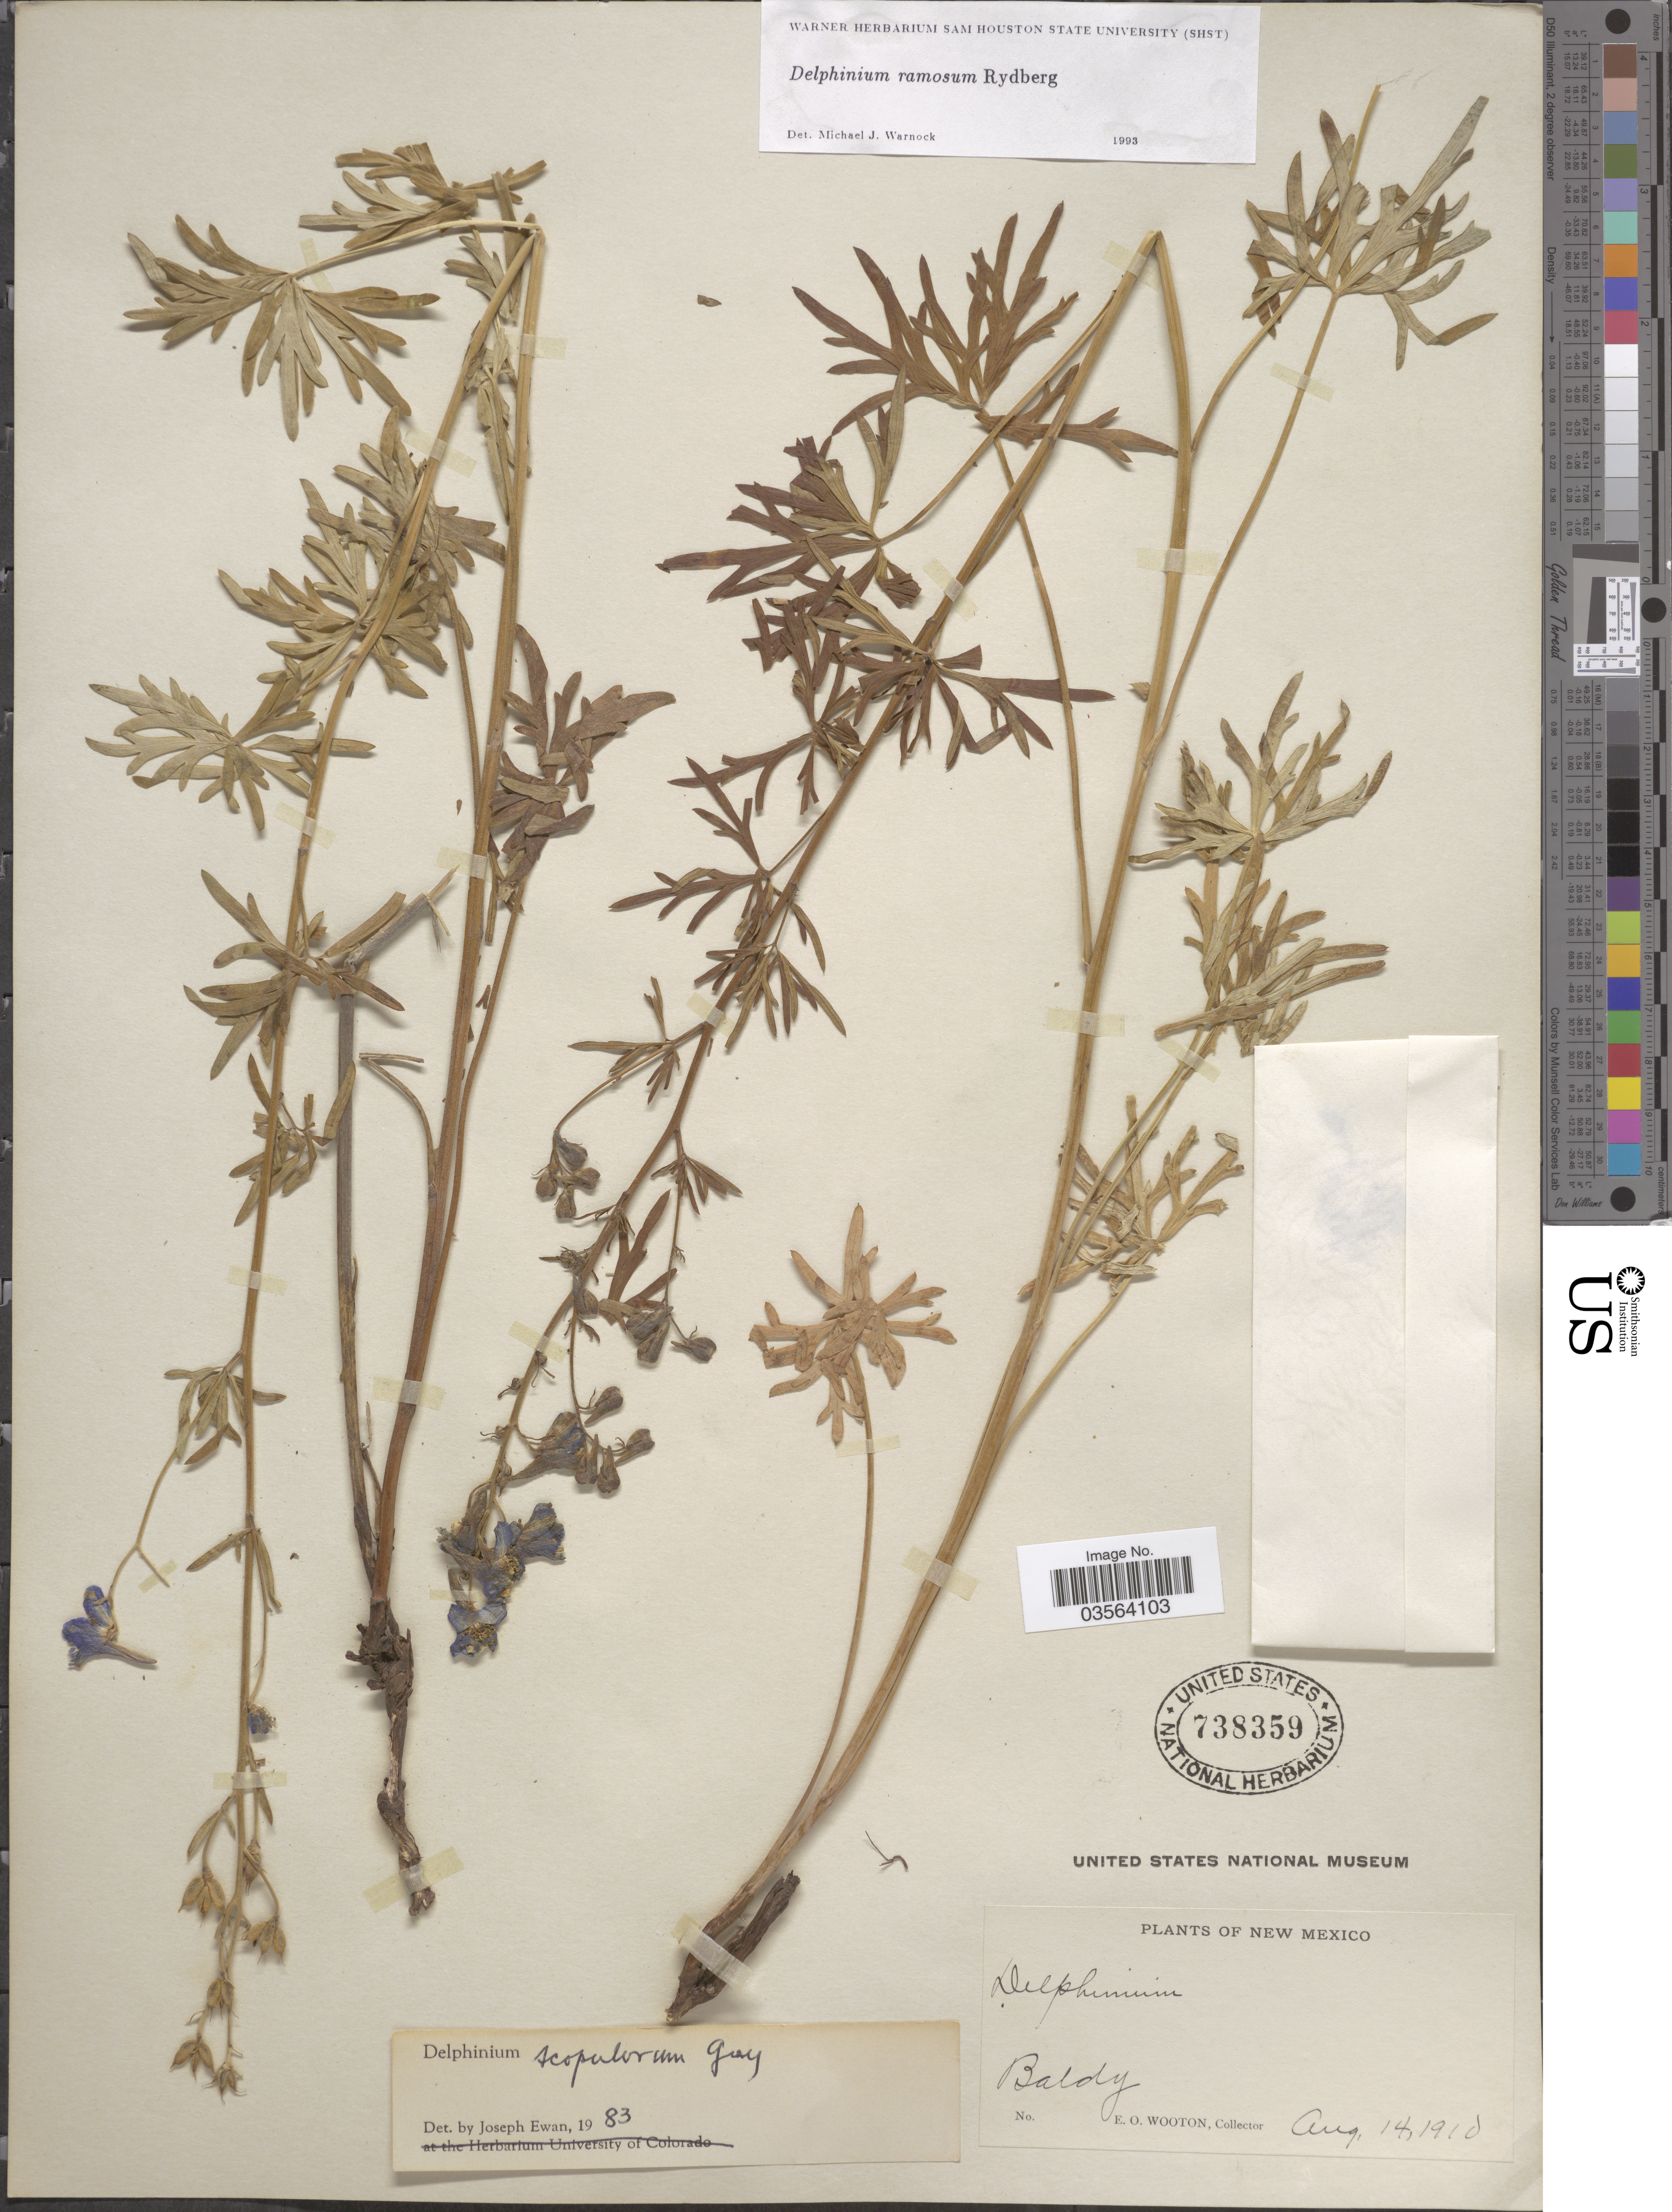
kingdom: Plantae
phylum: Tracheophyta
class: Magnoliopsida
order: Ranunculales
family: Ranunculaceae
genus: Delphinium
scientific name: Delphinium ramosum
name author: Rydb.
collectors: E. O. Wooton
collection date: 1910-08-14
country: United States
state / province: New Mexico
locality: Baldy.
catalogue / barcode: US 738359